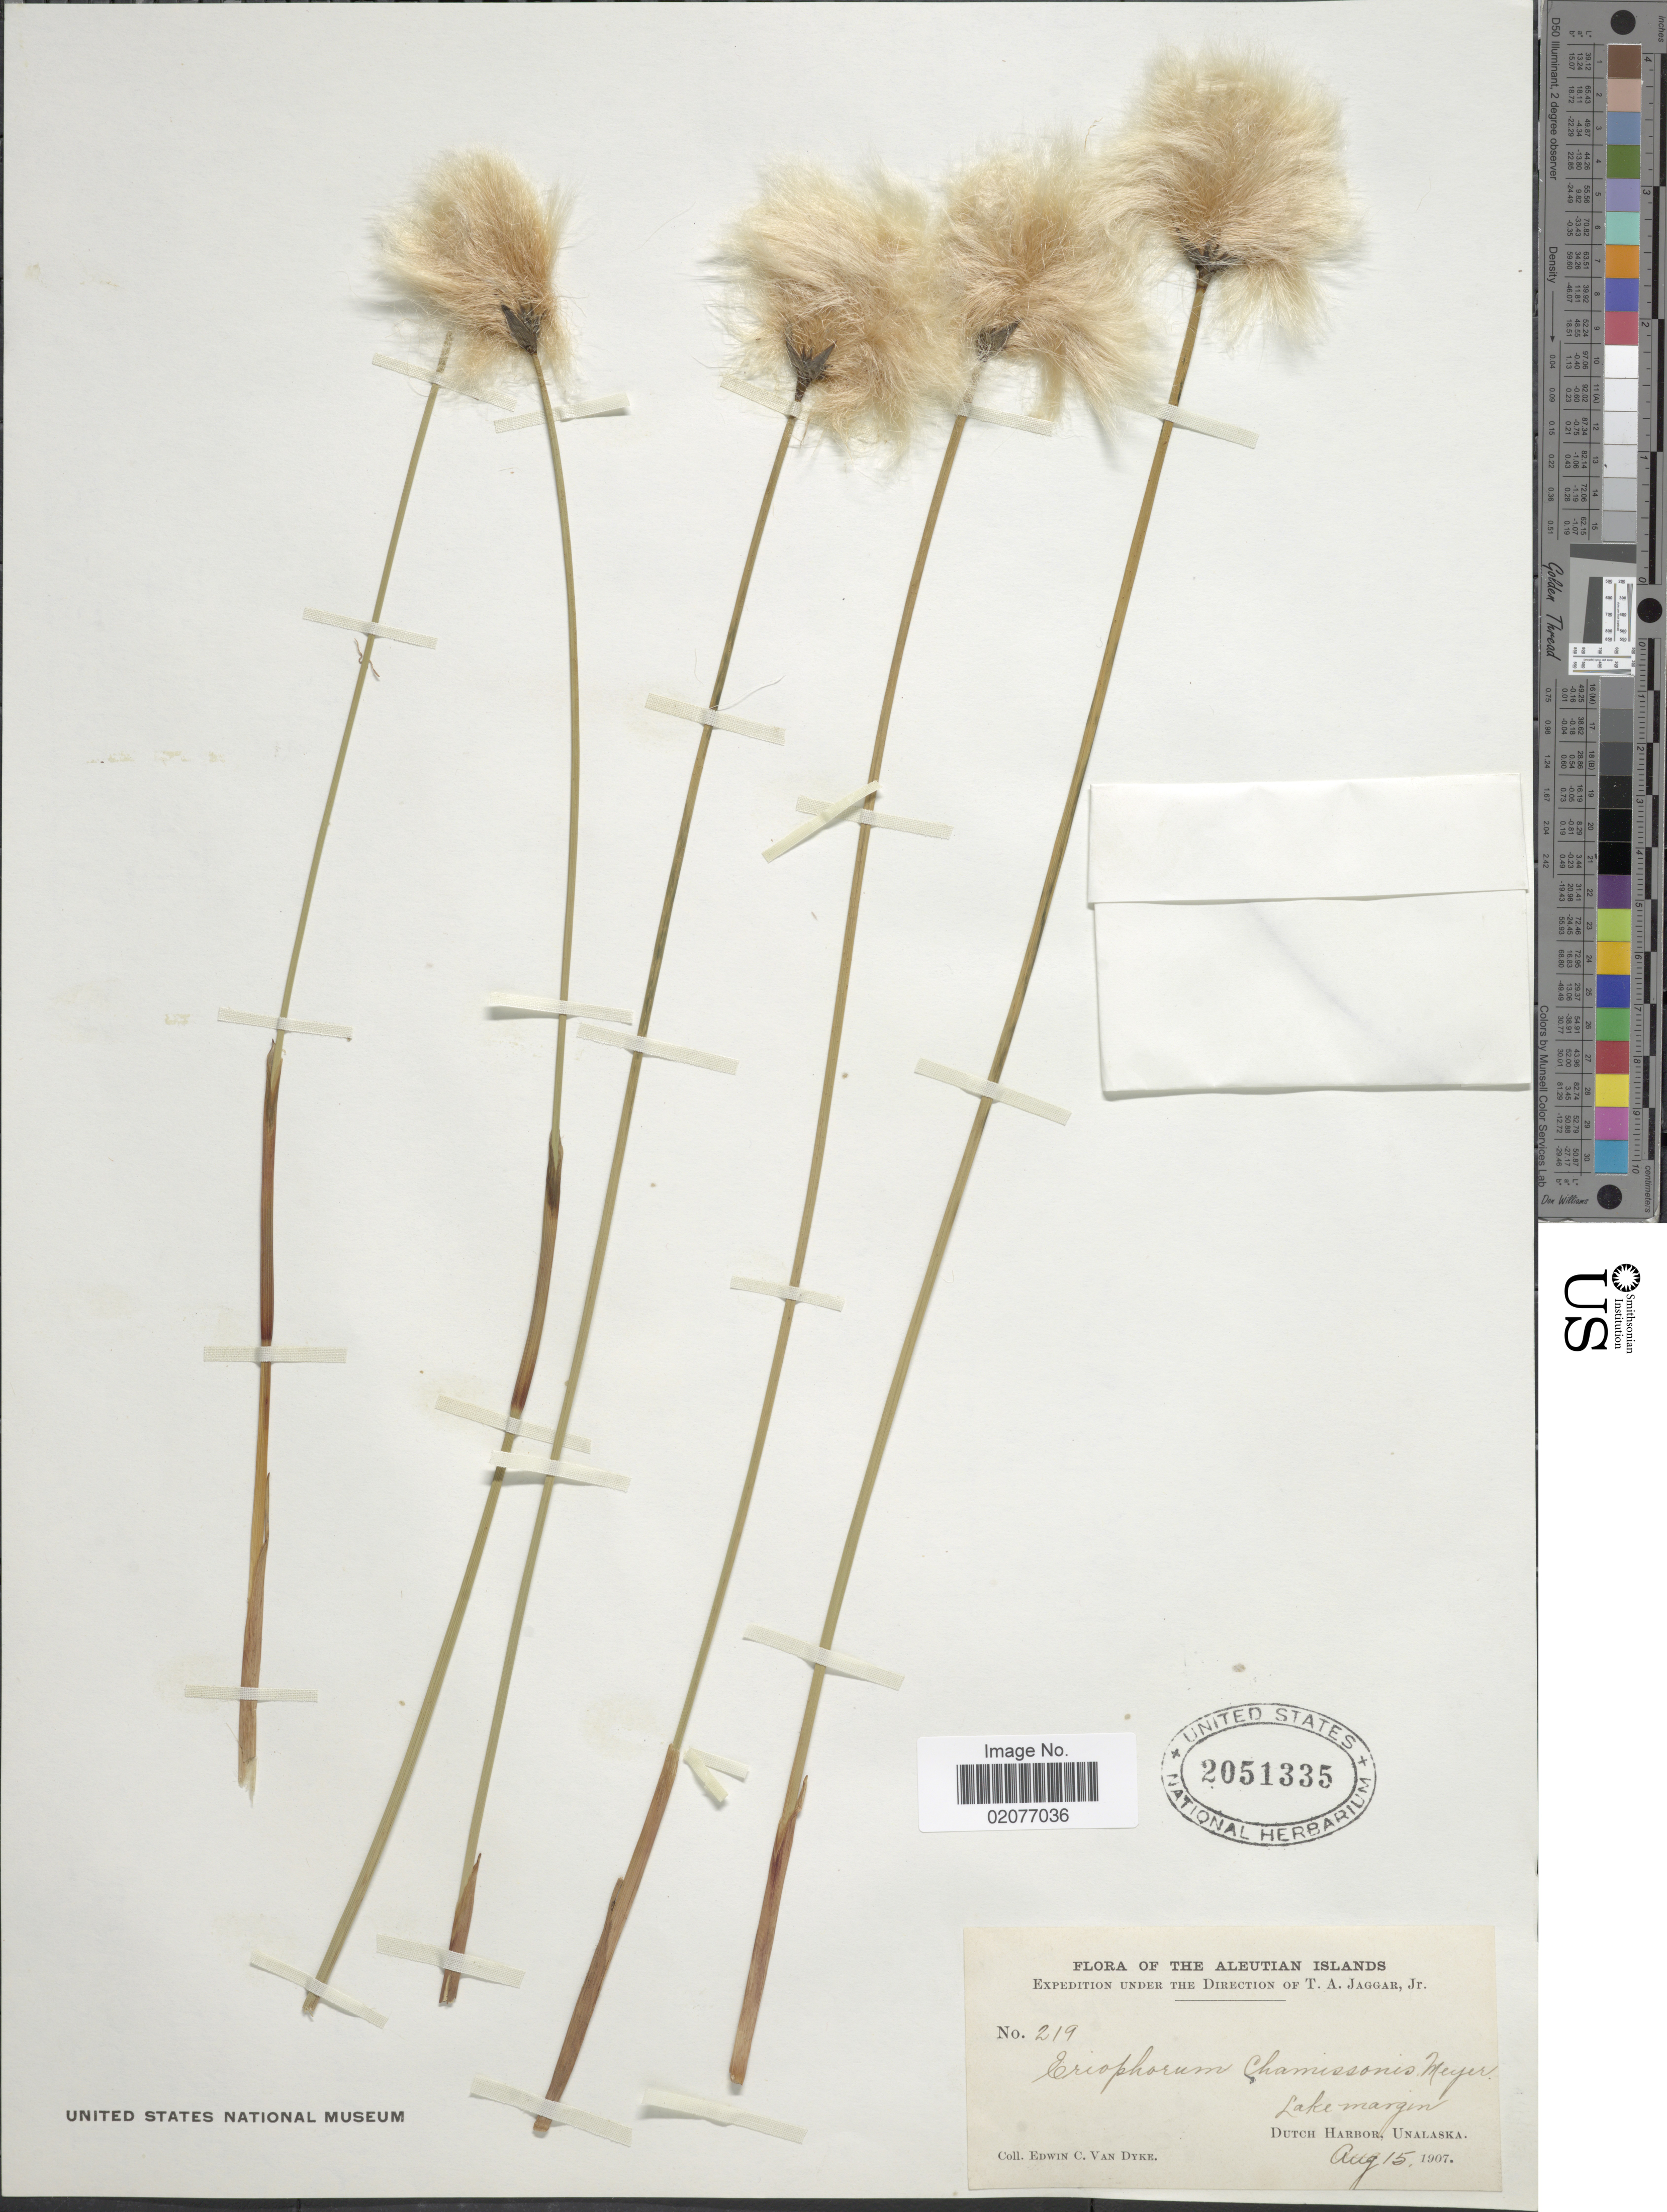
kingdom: Plantae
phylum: Tracheophyta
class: Liliopsida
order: Poales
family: Cyperaceae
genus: Eriophorum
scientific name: Eriophorum x medium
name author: Andersson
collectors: E. C. Van Dyke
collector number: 219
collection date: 1907-08-15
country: United States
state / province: Alaska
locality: The Aleutian Islands, Lake margin, Dutch Harbor, Unalaska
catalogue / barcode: US 2051335